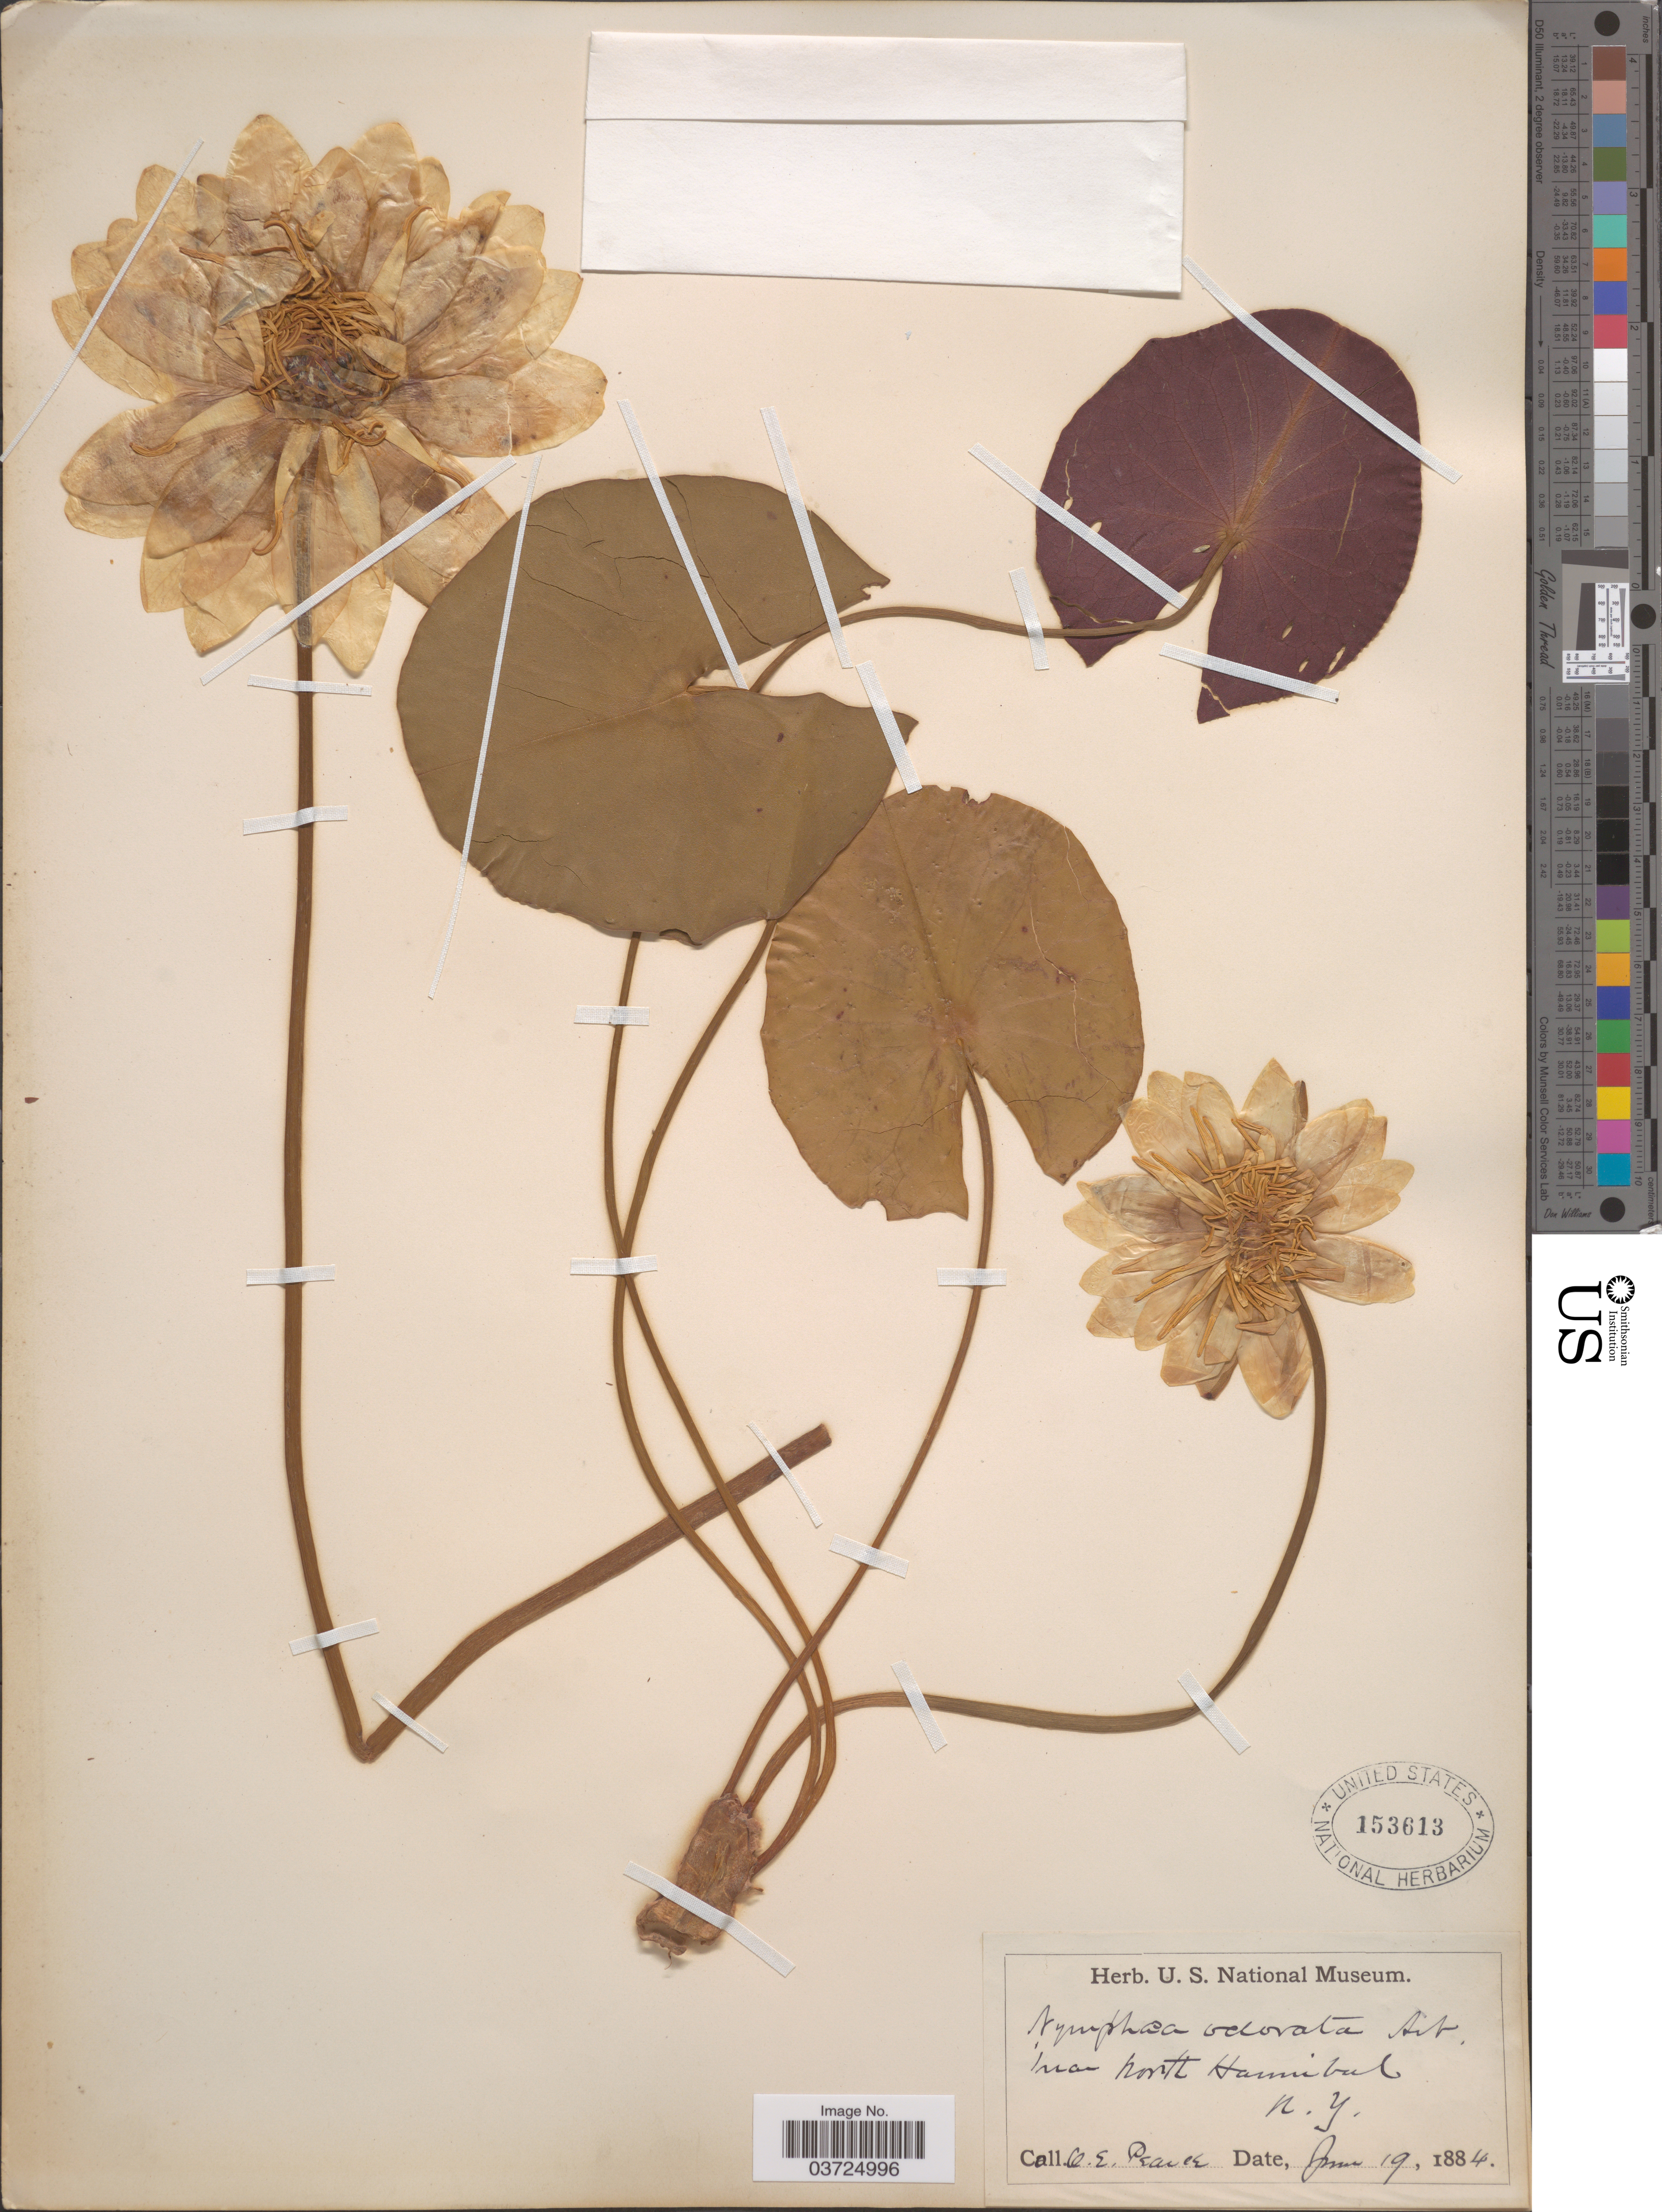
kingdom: Plantae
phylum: Tracheophyta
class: Magnoliopsida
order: Nymphaeales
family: Nymphaeaceae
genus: Nymphaea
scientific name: Nymphaea odorata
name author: Aiton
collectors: C. Pearce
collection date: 1884-06-19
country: United States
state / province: New York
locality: Near North Hannibal.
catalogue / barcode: US 153613